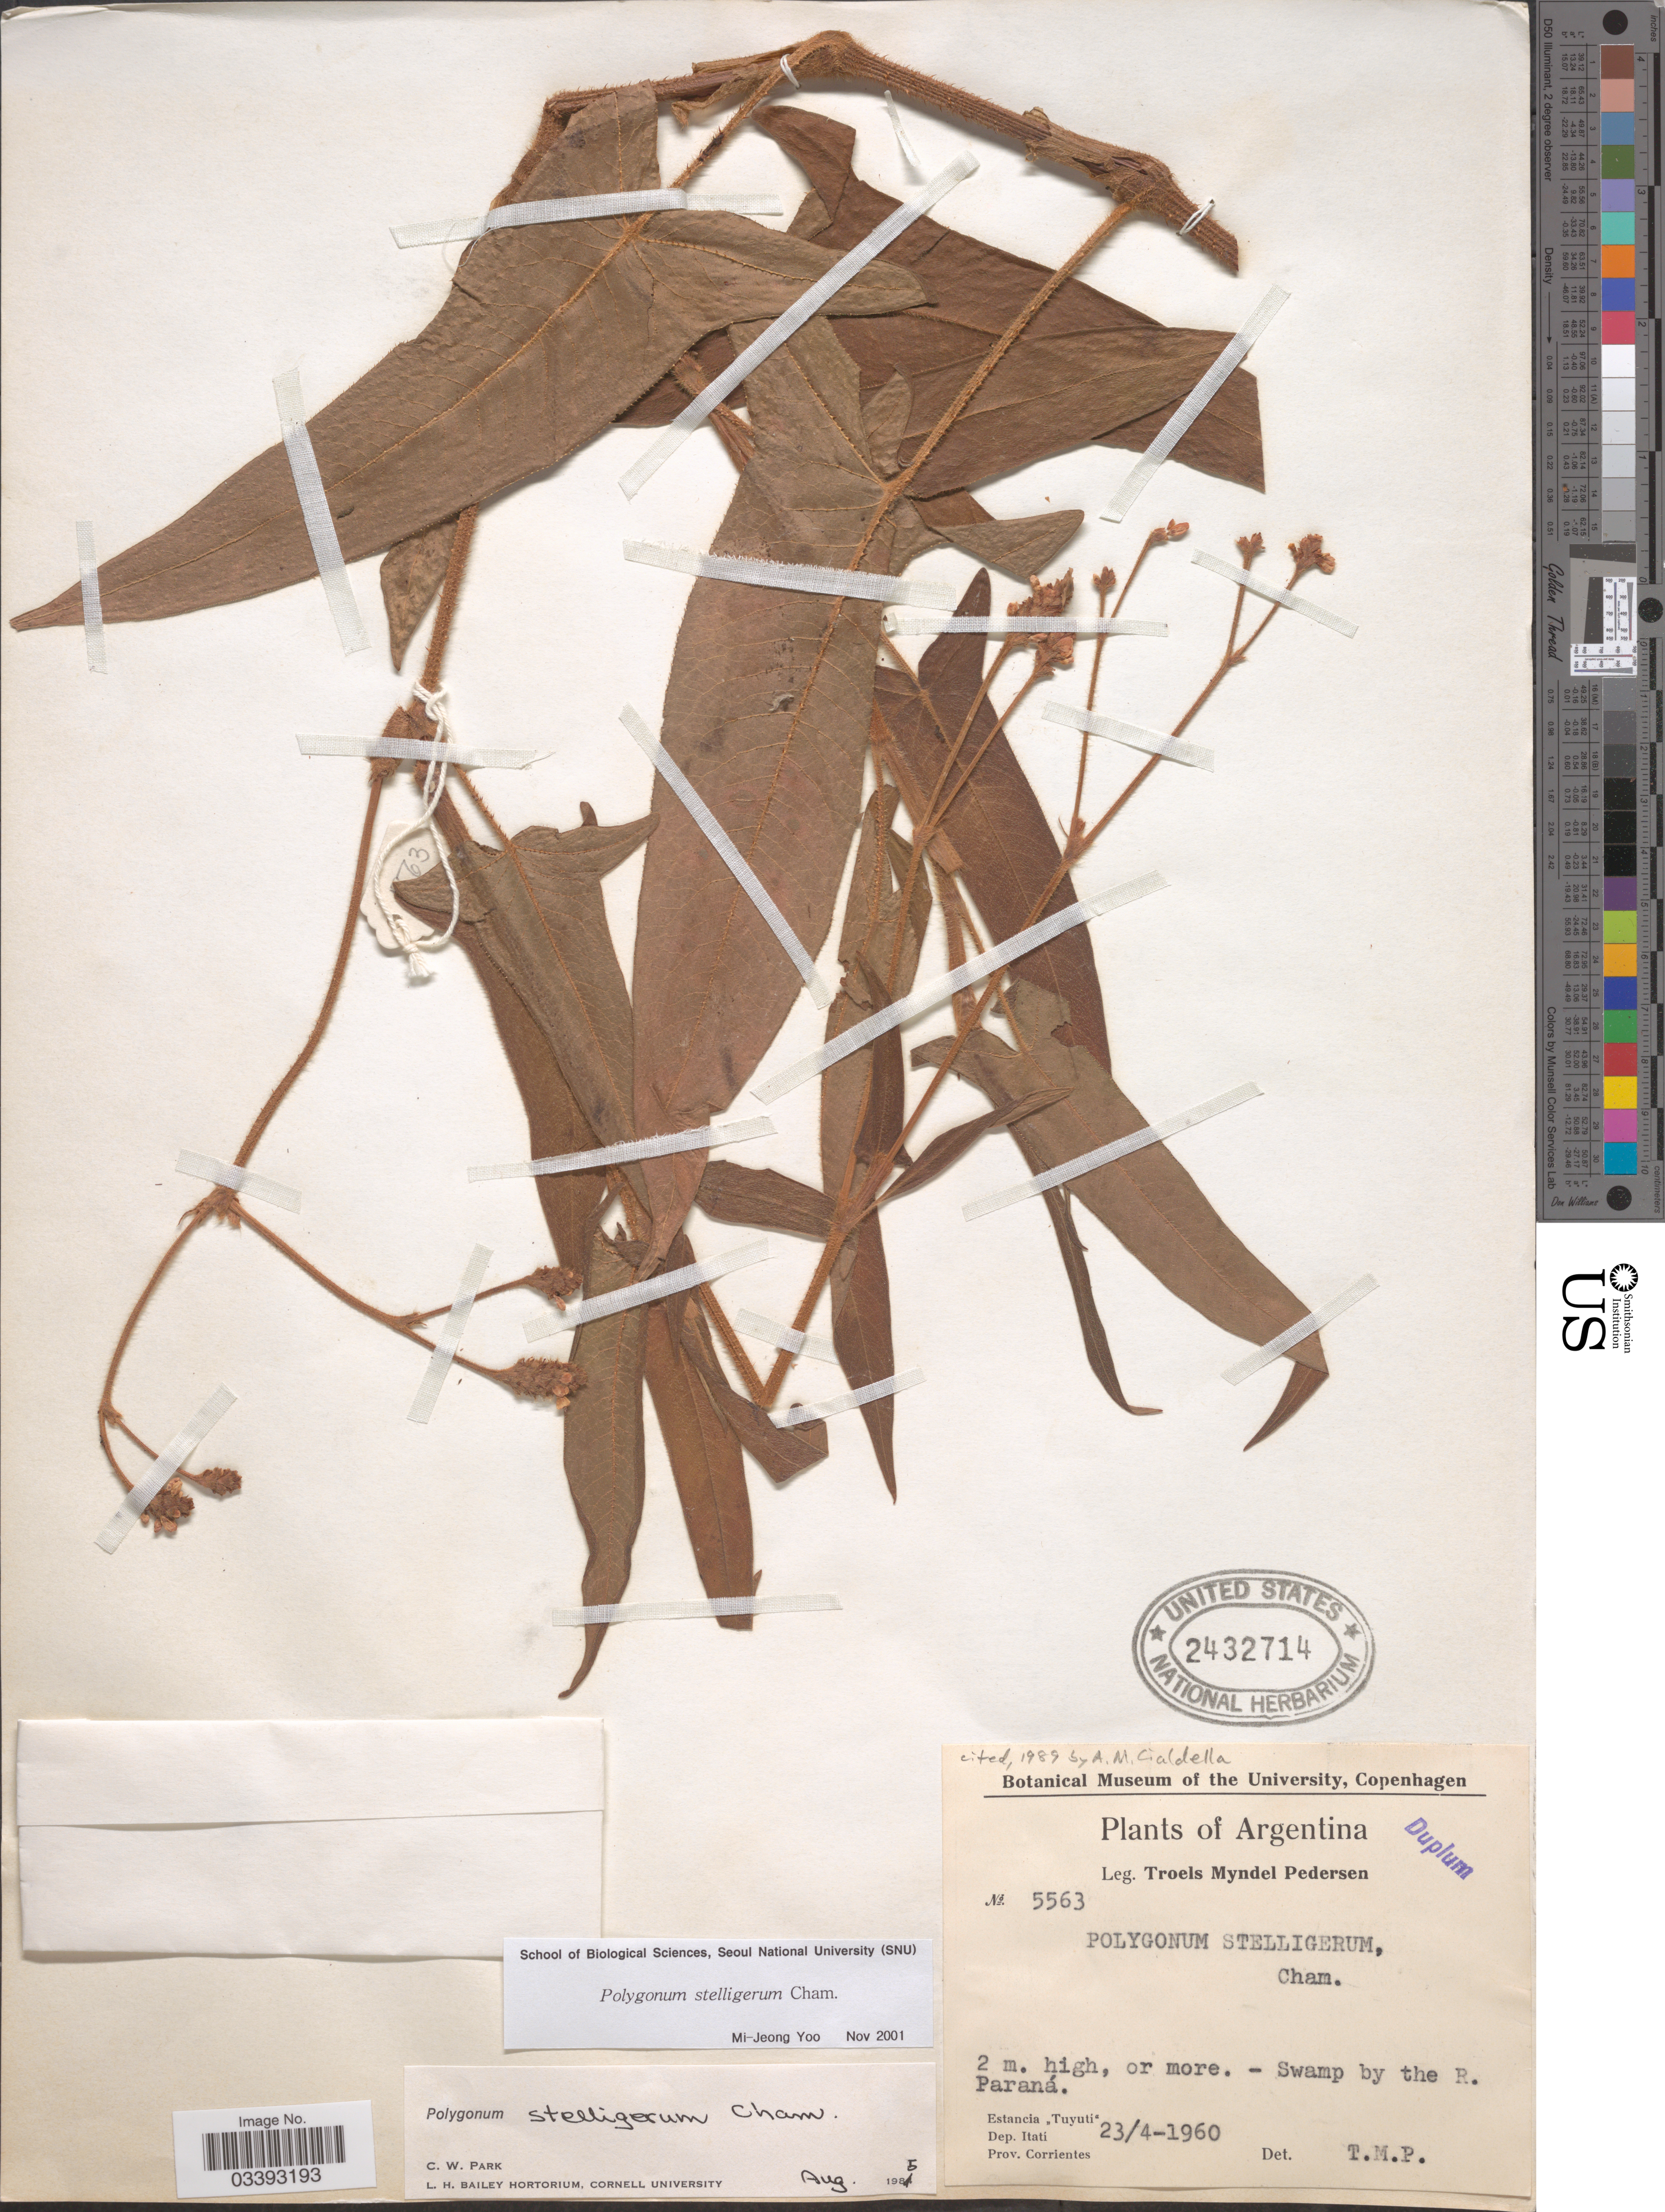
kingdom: Plantae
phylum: Tracheophyta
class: Magnoliopsida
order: Caryophyllales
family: Polygonaceae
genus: Polygonum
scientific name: Polygonum stelligerum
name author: Cham.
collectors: T. Pederson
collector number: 5563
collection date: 1960-04-23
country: Argentina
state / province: Corrientes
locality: Swamp by the R. Paraná. Estancia "Tuyuti". Dep. Itatí.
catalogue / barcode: US 2432714